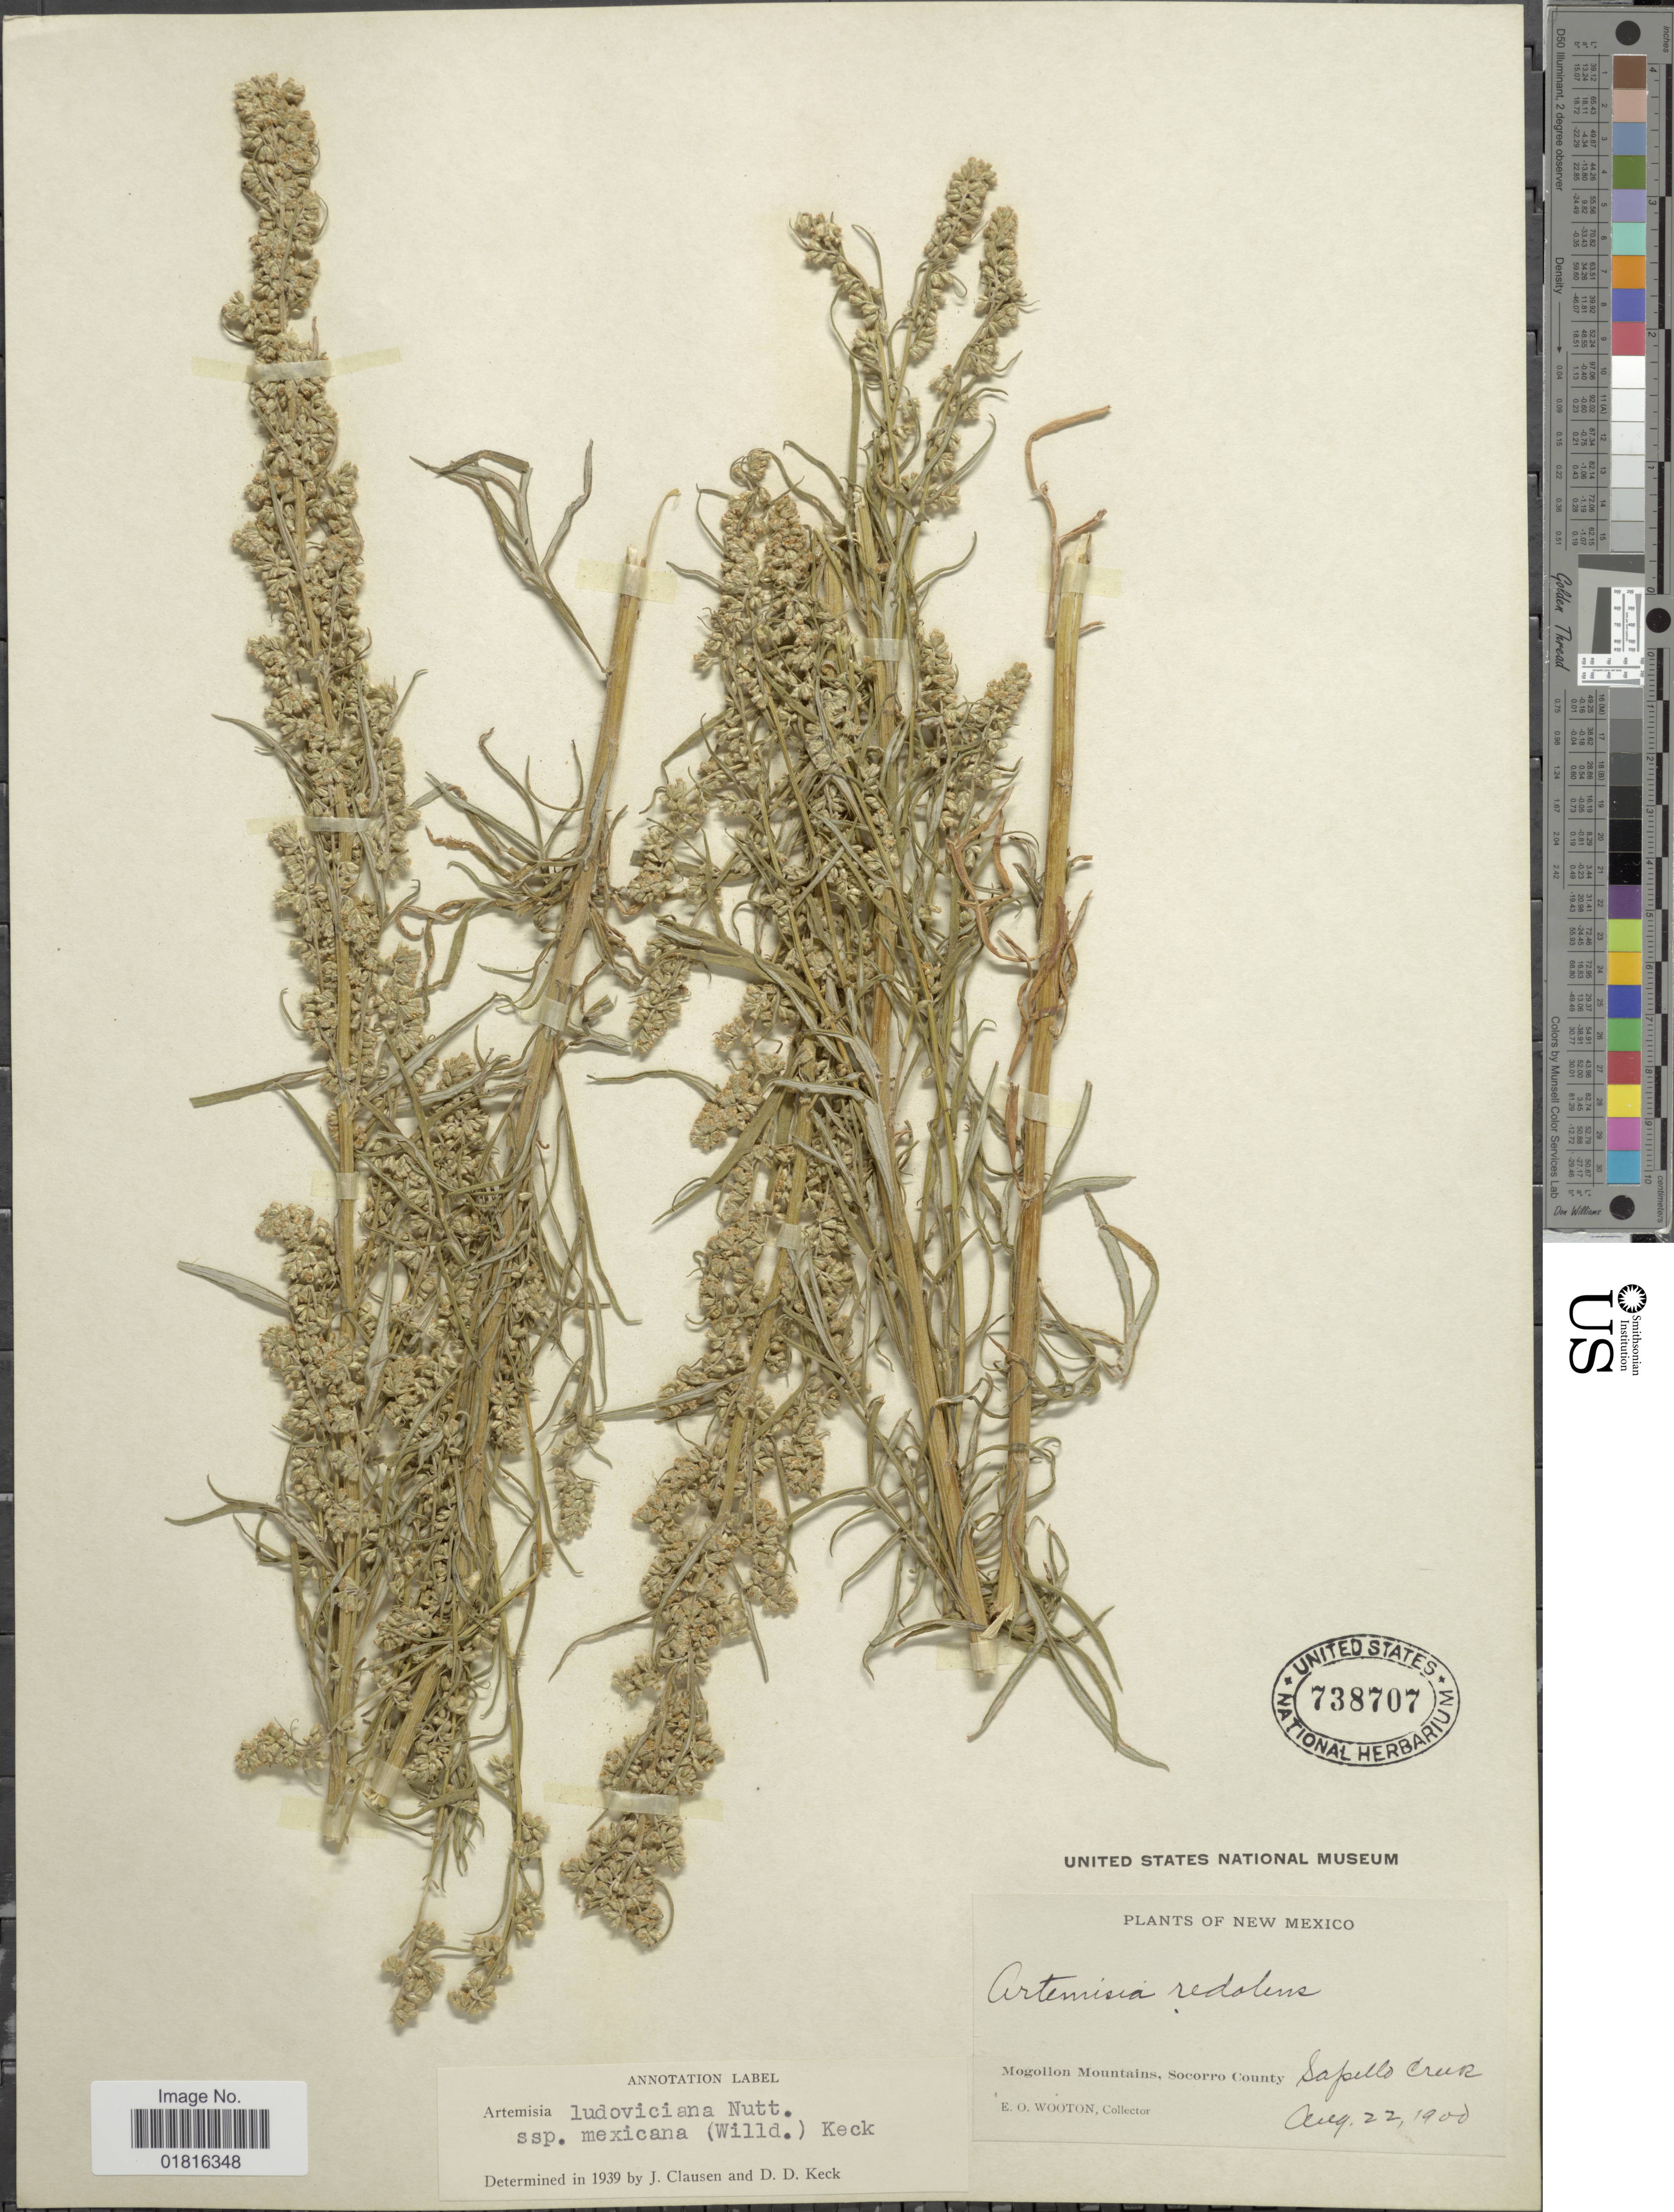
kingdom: Plantae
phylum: Tracheophyta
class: Magnoliopsida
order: Asterales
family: Asteraceae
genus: Artemisia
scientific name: Artemisia ludoviciana subsp. mexicana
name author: (Willd. ex Spreng.) D.D. Keck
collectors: E. O. Wooton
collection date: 1900-08-22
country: United States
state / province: New Mexico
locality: Mogollon Mountains, Socorro County, Sapello Creek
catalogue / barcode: US 738707